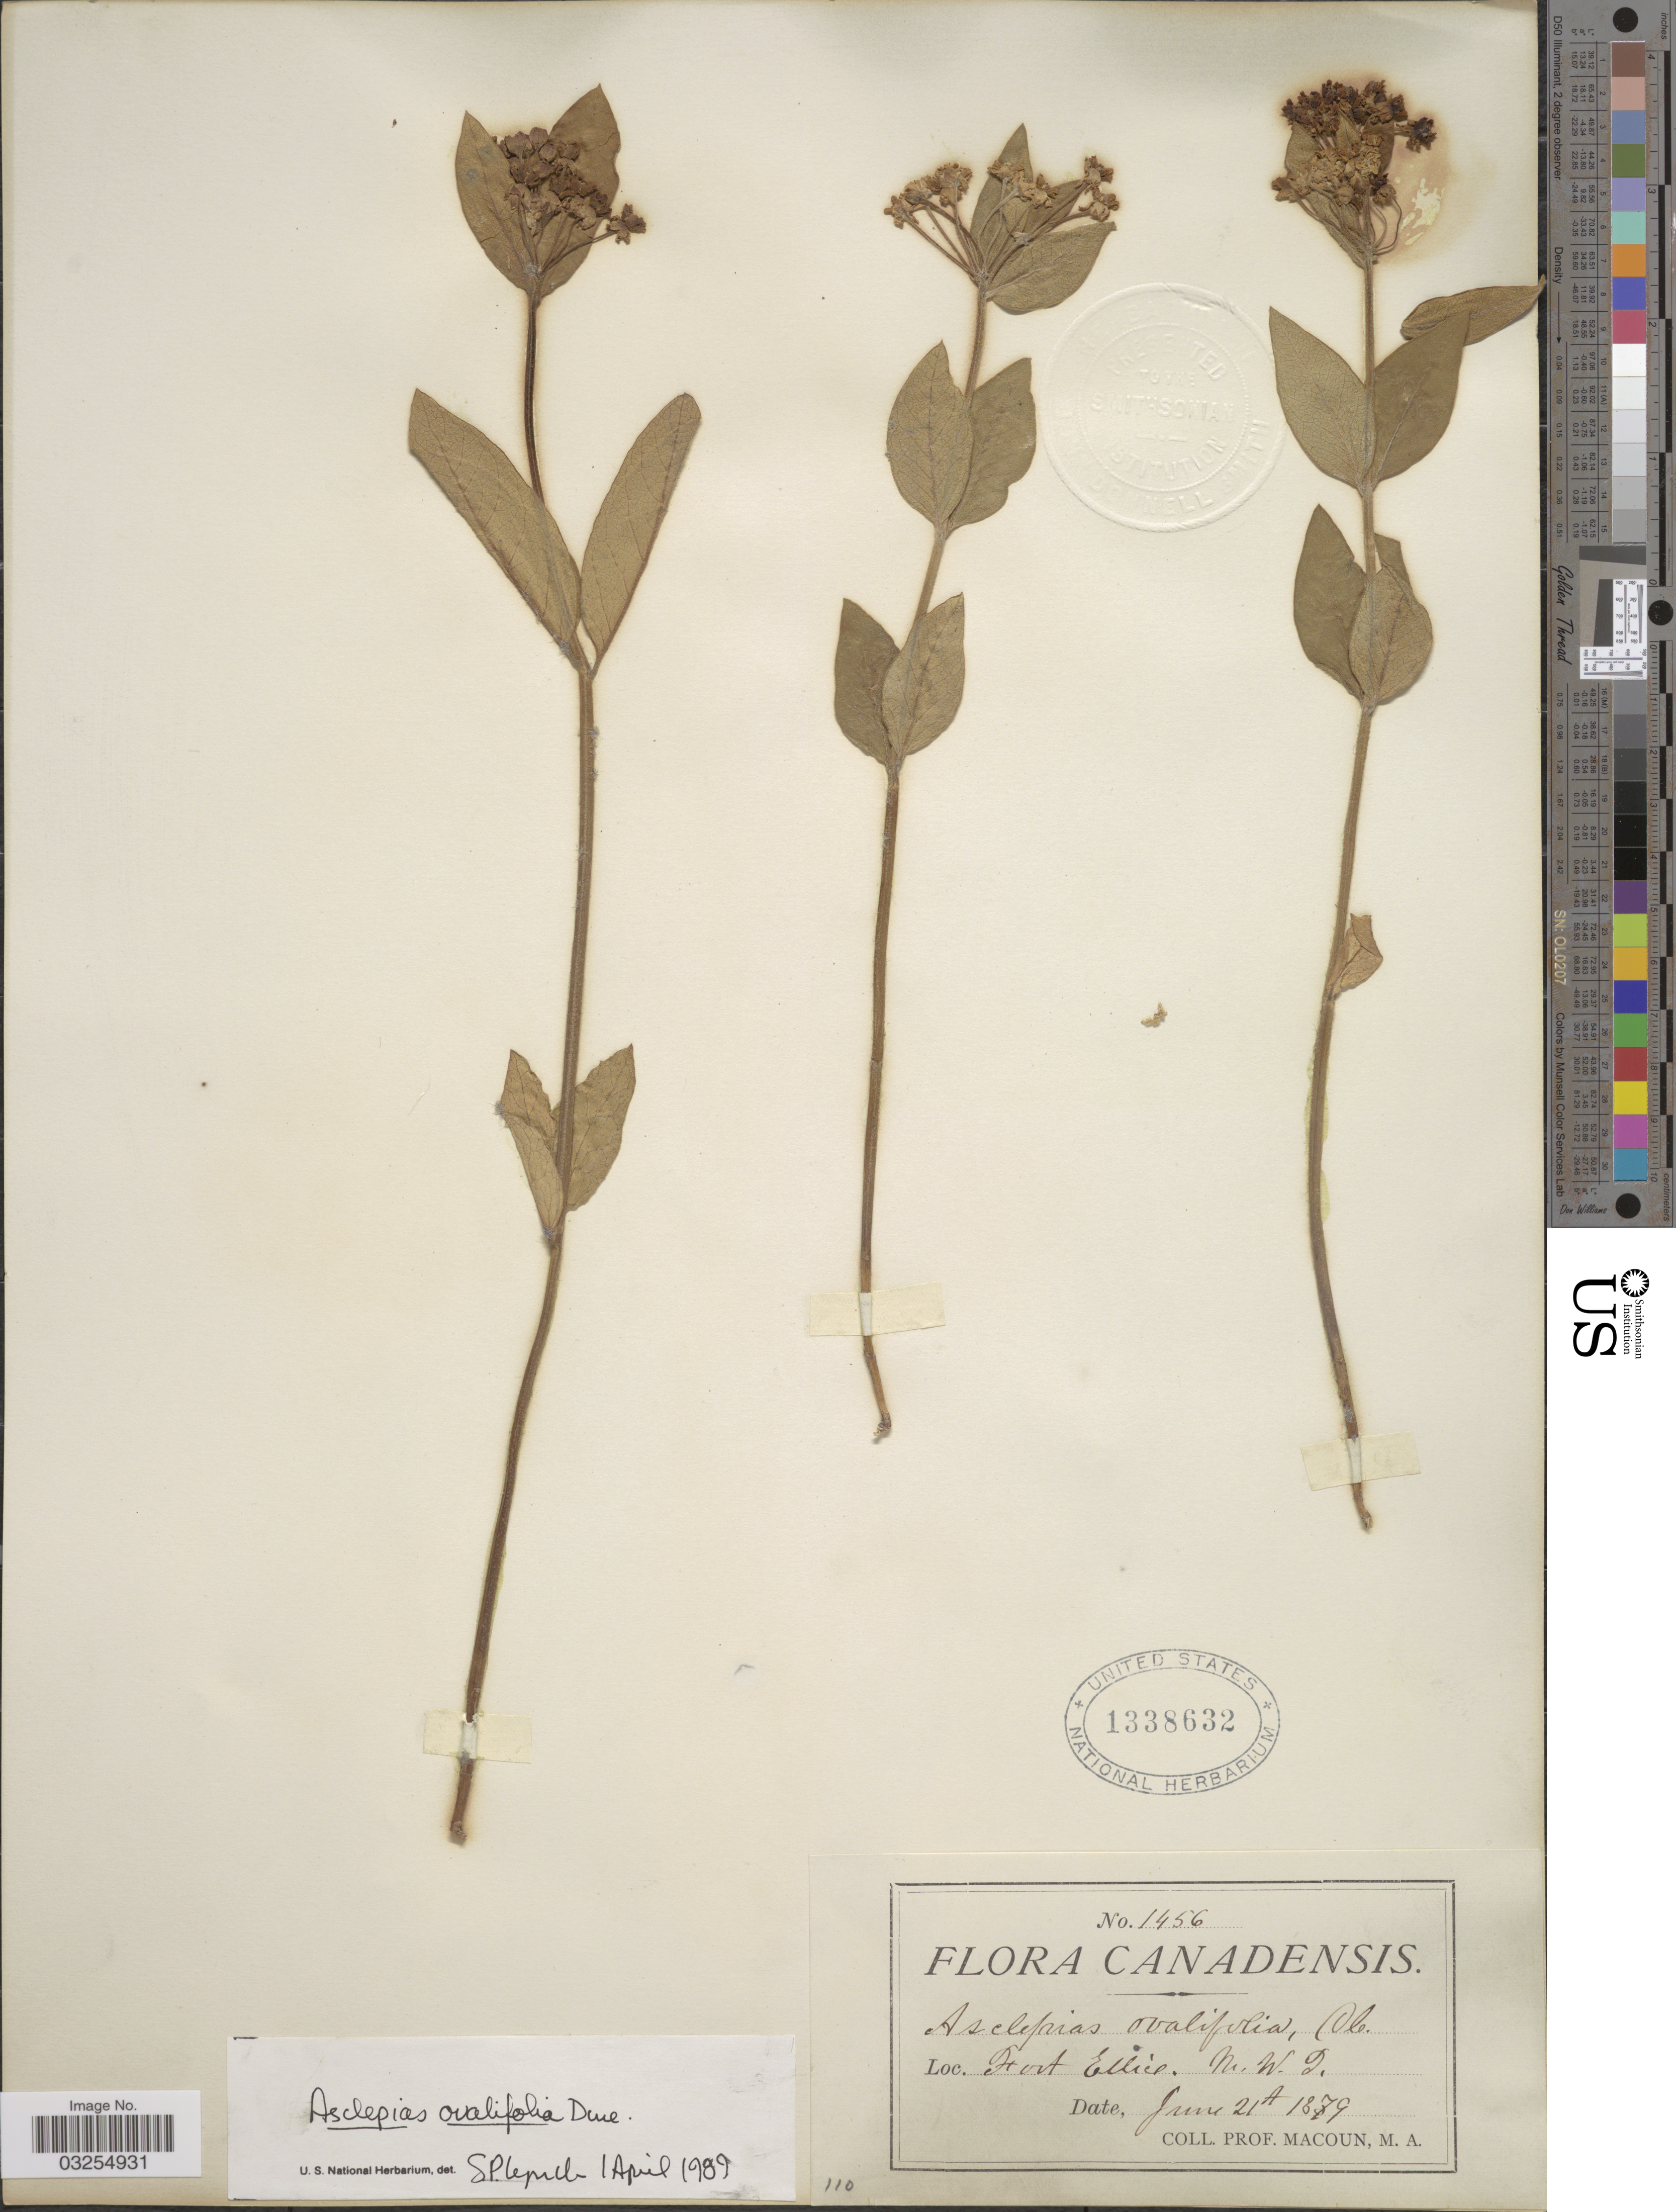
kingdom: Plantae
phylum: Tracheophyta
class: Magnoliopsida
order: Gentianales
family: Apocynaceae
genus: Asclepias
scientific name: Asclepias ovalifolia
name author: Decne.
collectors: M. Macoun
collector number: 1456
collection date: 1879-06-21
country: Canada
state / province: Northwest Territories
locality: Fort Ellis, N.W.T.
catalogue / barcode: US 1338632